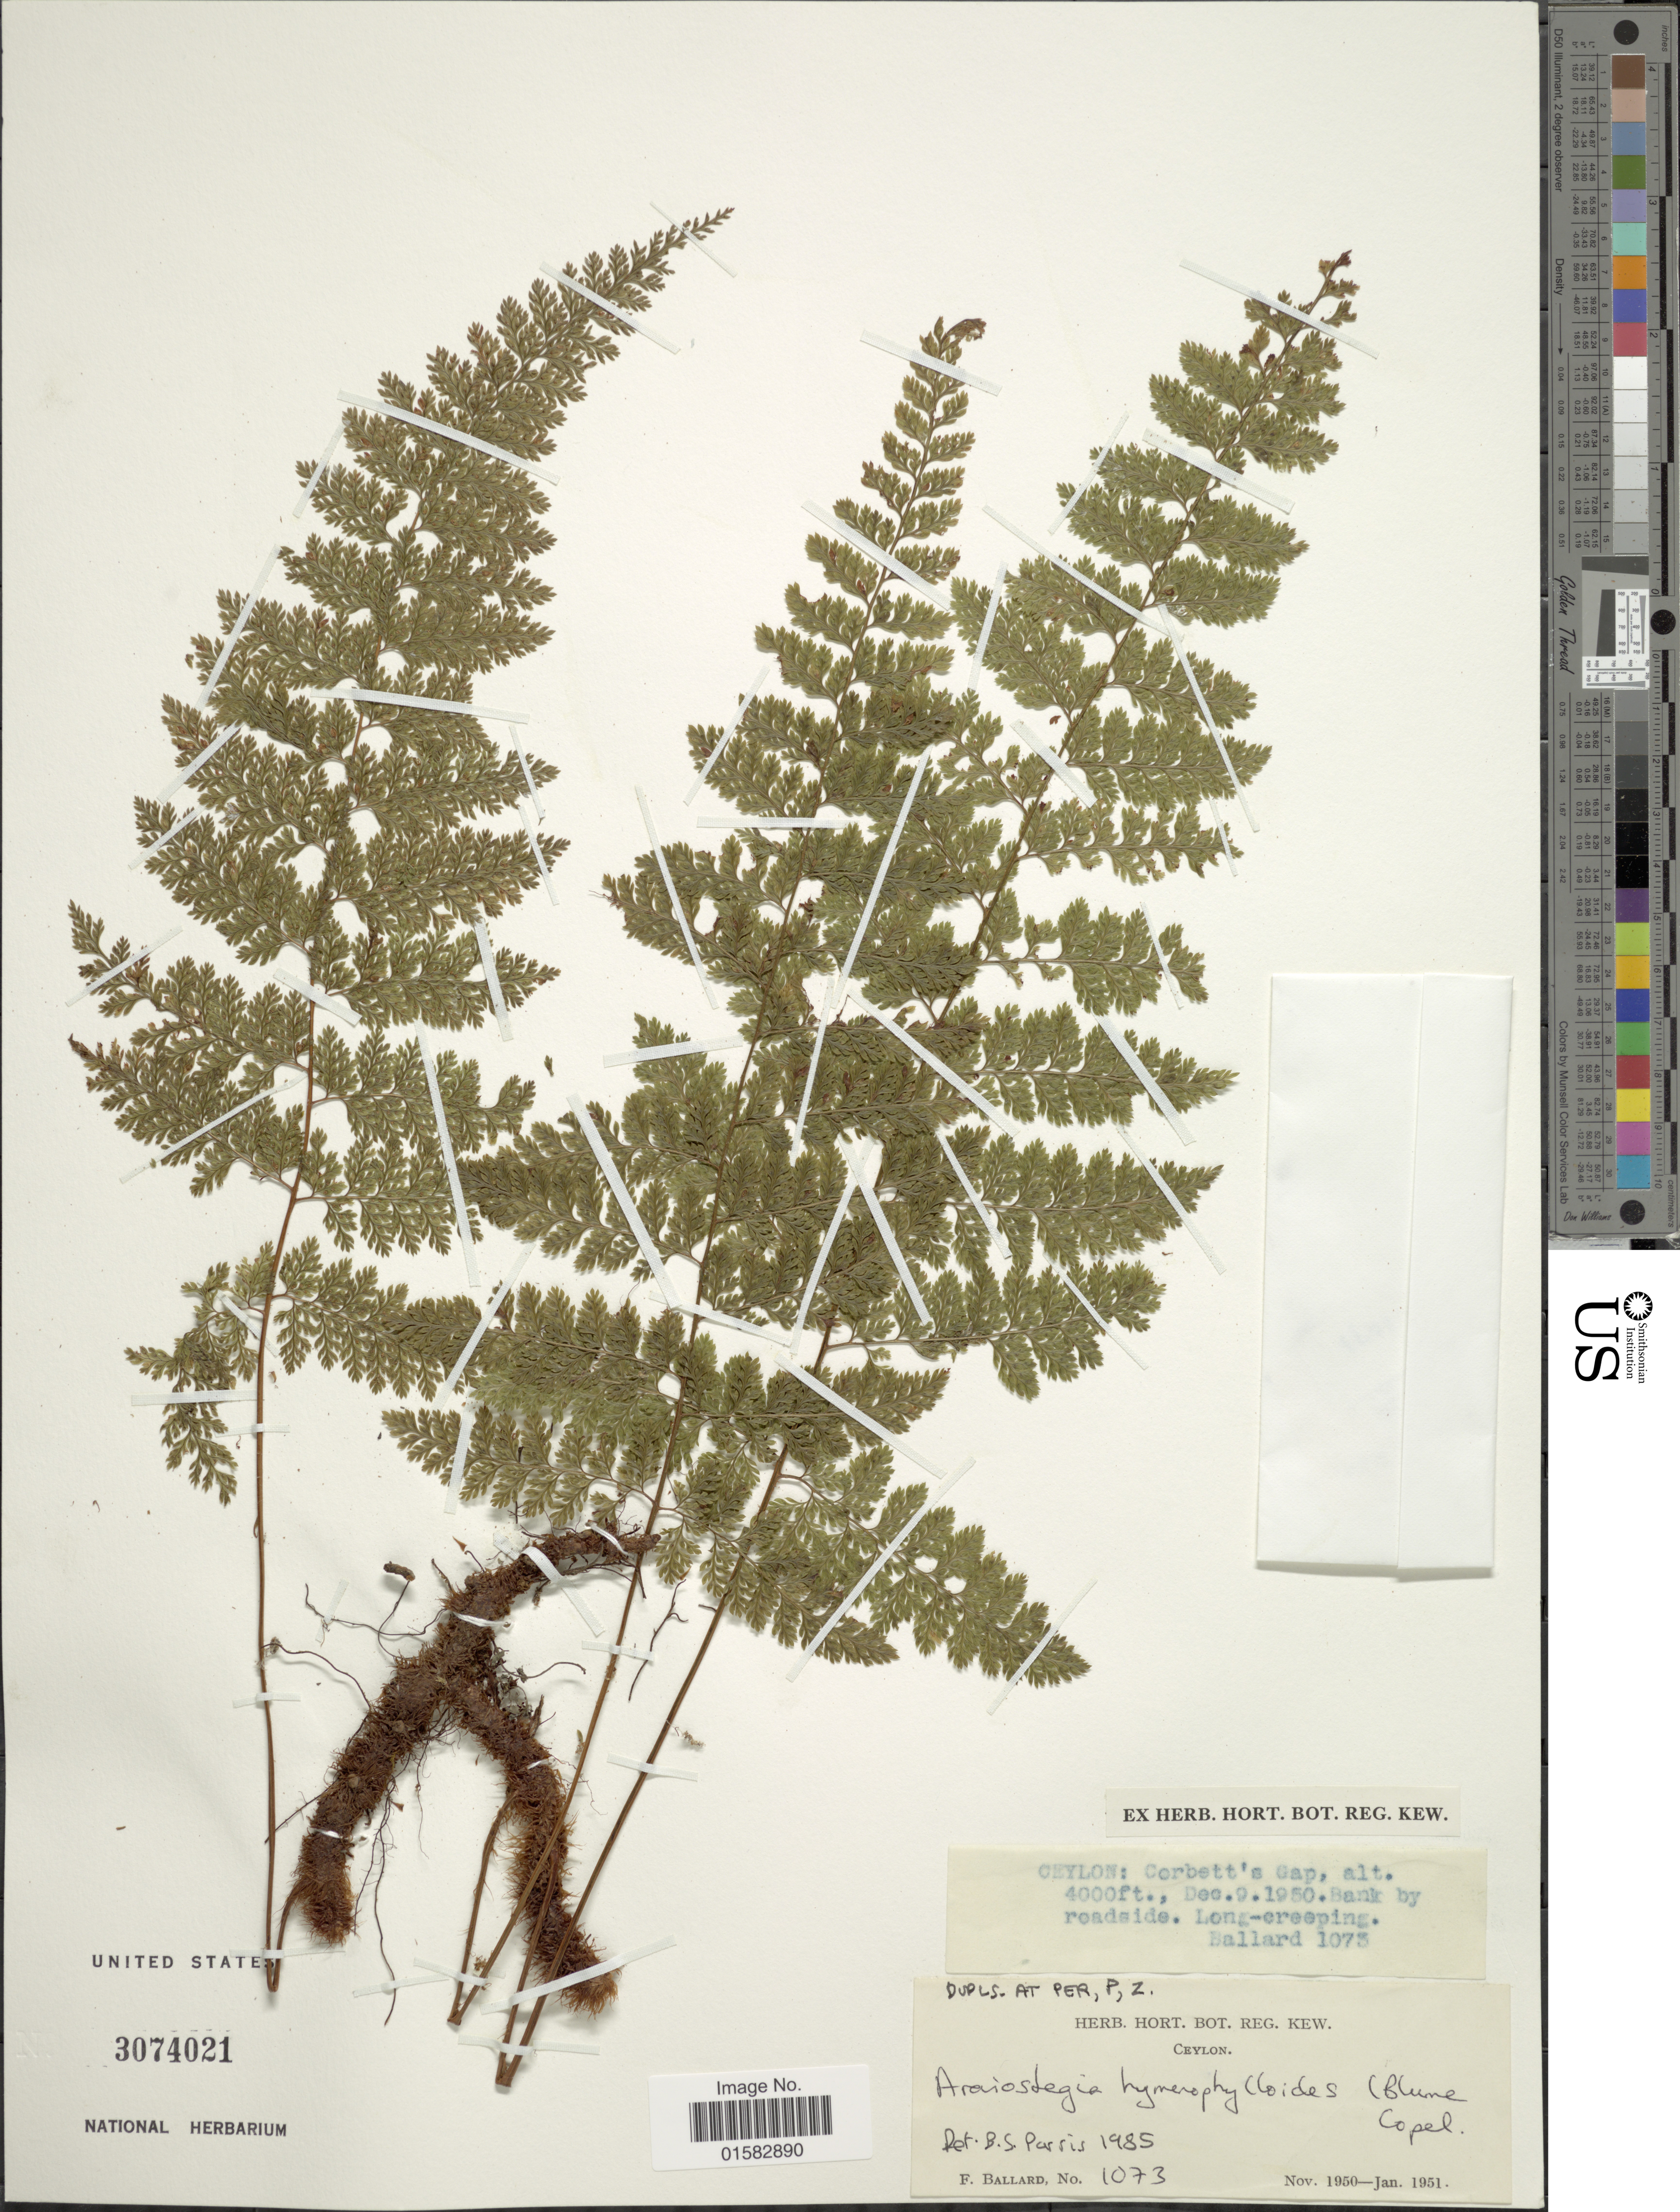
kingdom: Plantae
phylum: Tracheophyta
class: Polypodiopsida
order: Polypodiales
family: Davalliaceae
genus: Davallia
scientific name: Davallia hymenophylloides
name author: (Bedd.) Kuhn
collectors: F. Ballard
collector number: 1073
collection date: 1950-12-09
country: Sri Lanka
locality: Ceylon, Cobett's Gap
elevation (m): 1219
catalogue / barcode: US 3074021